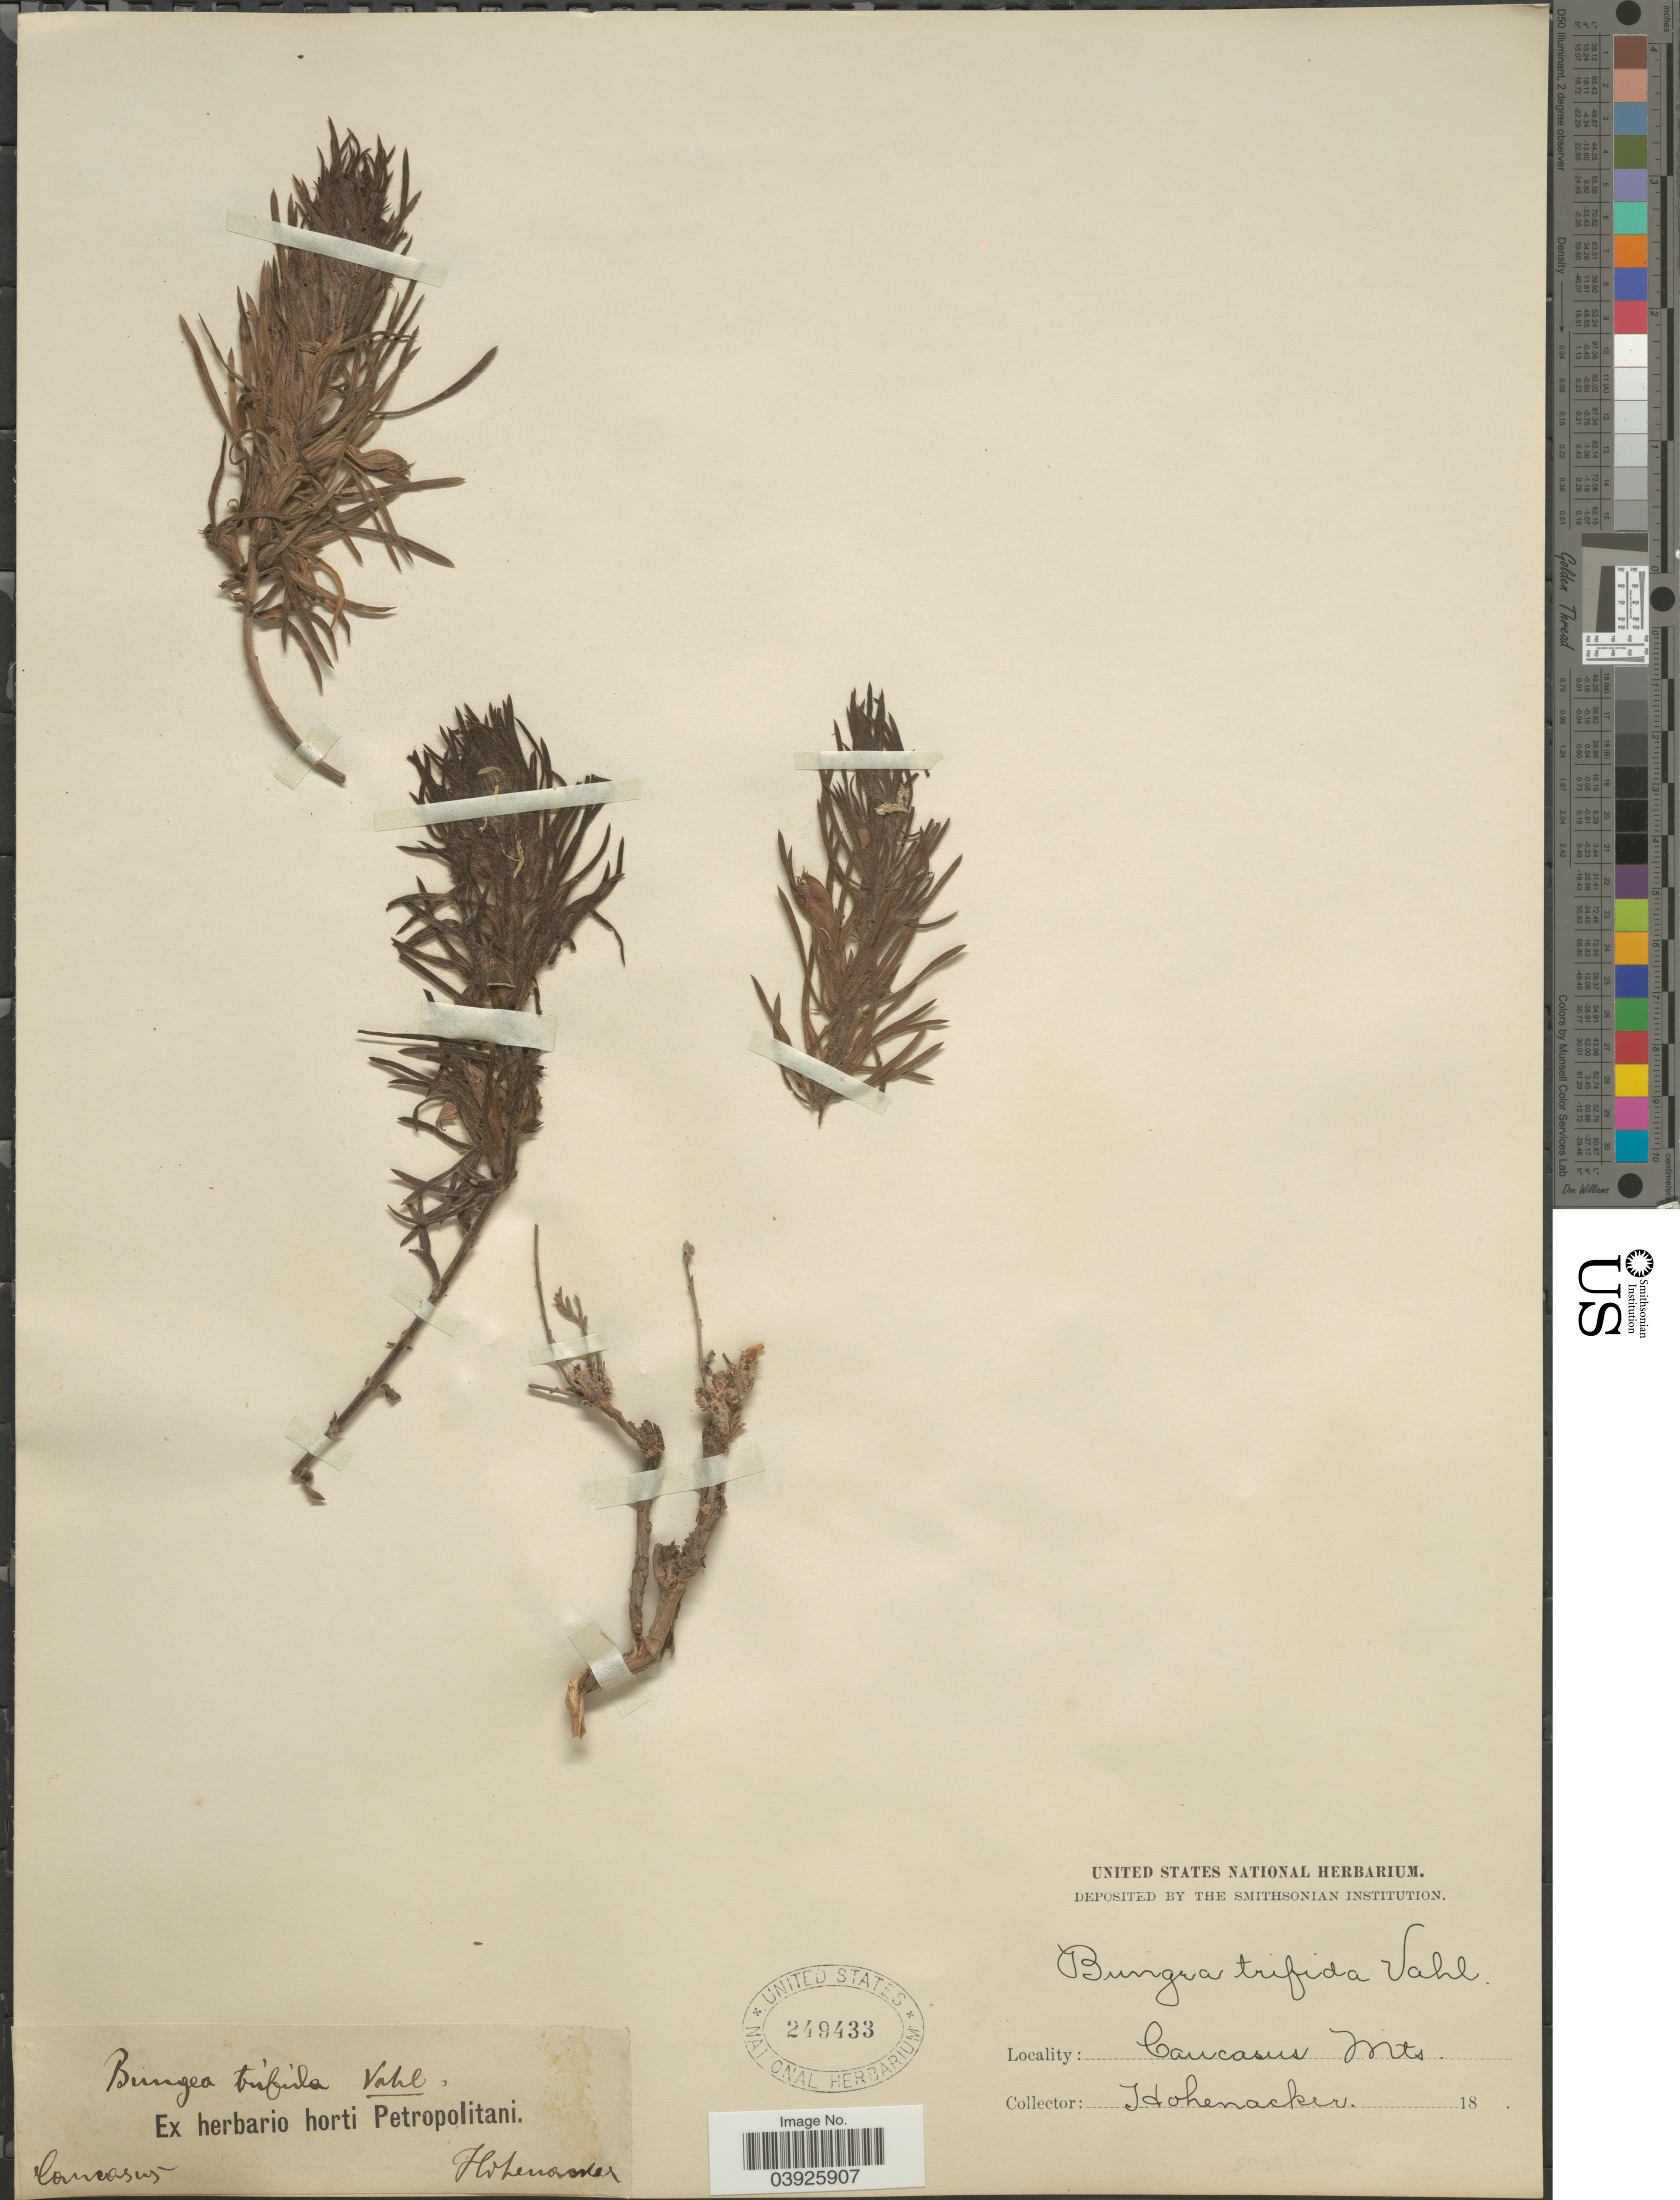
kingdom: Plantae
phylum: Tracheophyta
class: Magnoliopsida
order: Lamiales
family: Orobanchaceae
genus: Bungea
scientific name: Bungea trifida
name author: (Vahl) C.A. Mey.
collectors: Hohenacker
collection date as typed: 18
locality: Caucasus Mts.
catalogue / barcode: US 249433